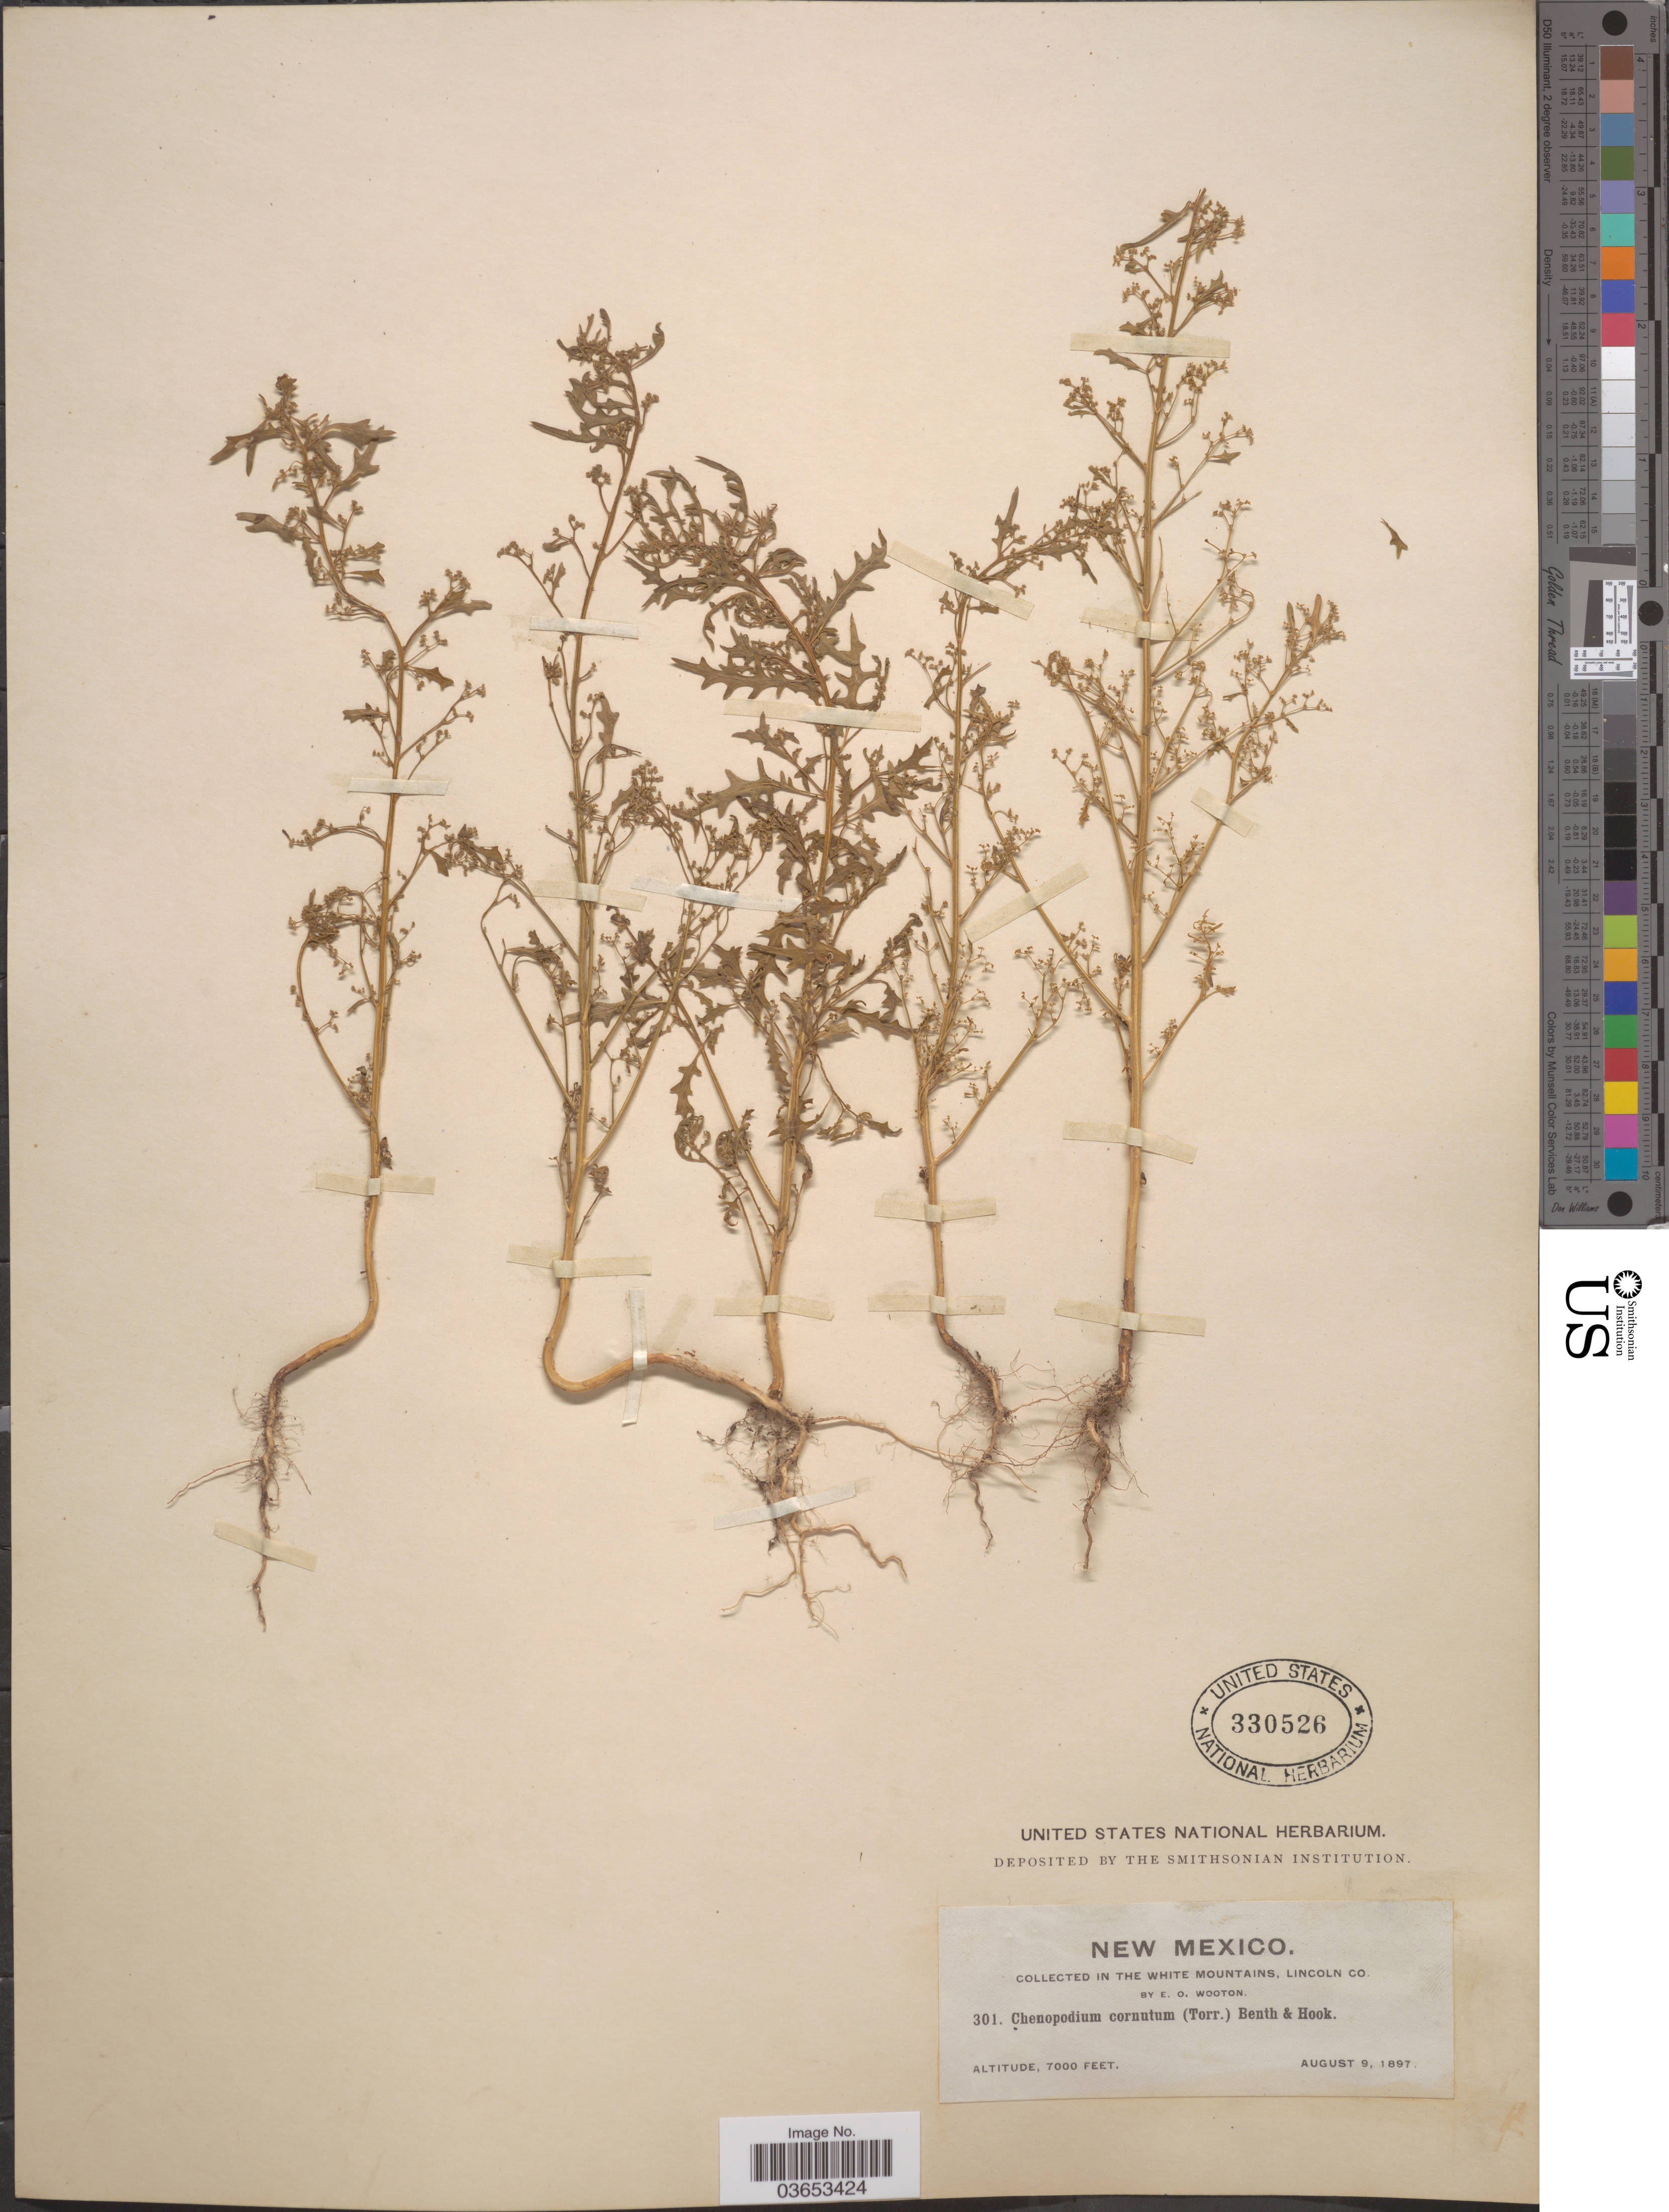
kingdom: Plantae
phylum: Tracheophyta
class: Magnoliopsida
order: Caryophyllales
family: Amaranthaceae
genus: Chenopodium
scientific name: Chenopodium incisum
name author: Poir.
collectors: E. O. Wooton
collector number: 301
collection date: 1897-08-09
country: United States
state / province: New Mexico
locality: In the White Mountains, Lincoln Co.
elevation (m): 2134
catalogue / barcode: US 330526